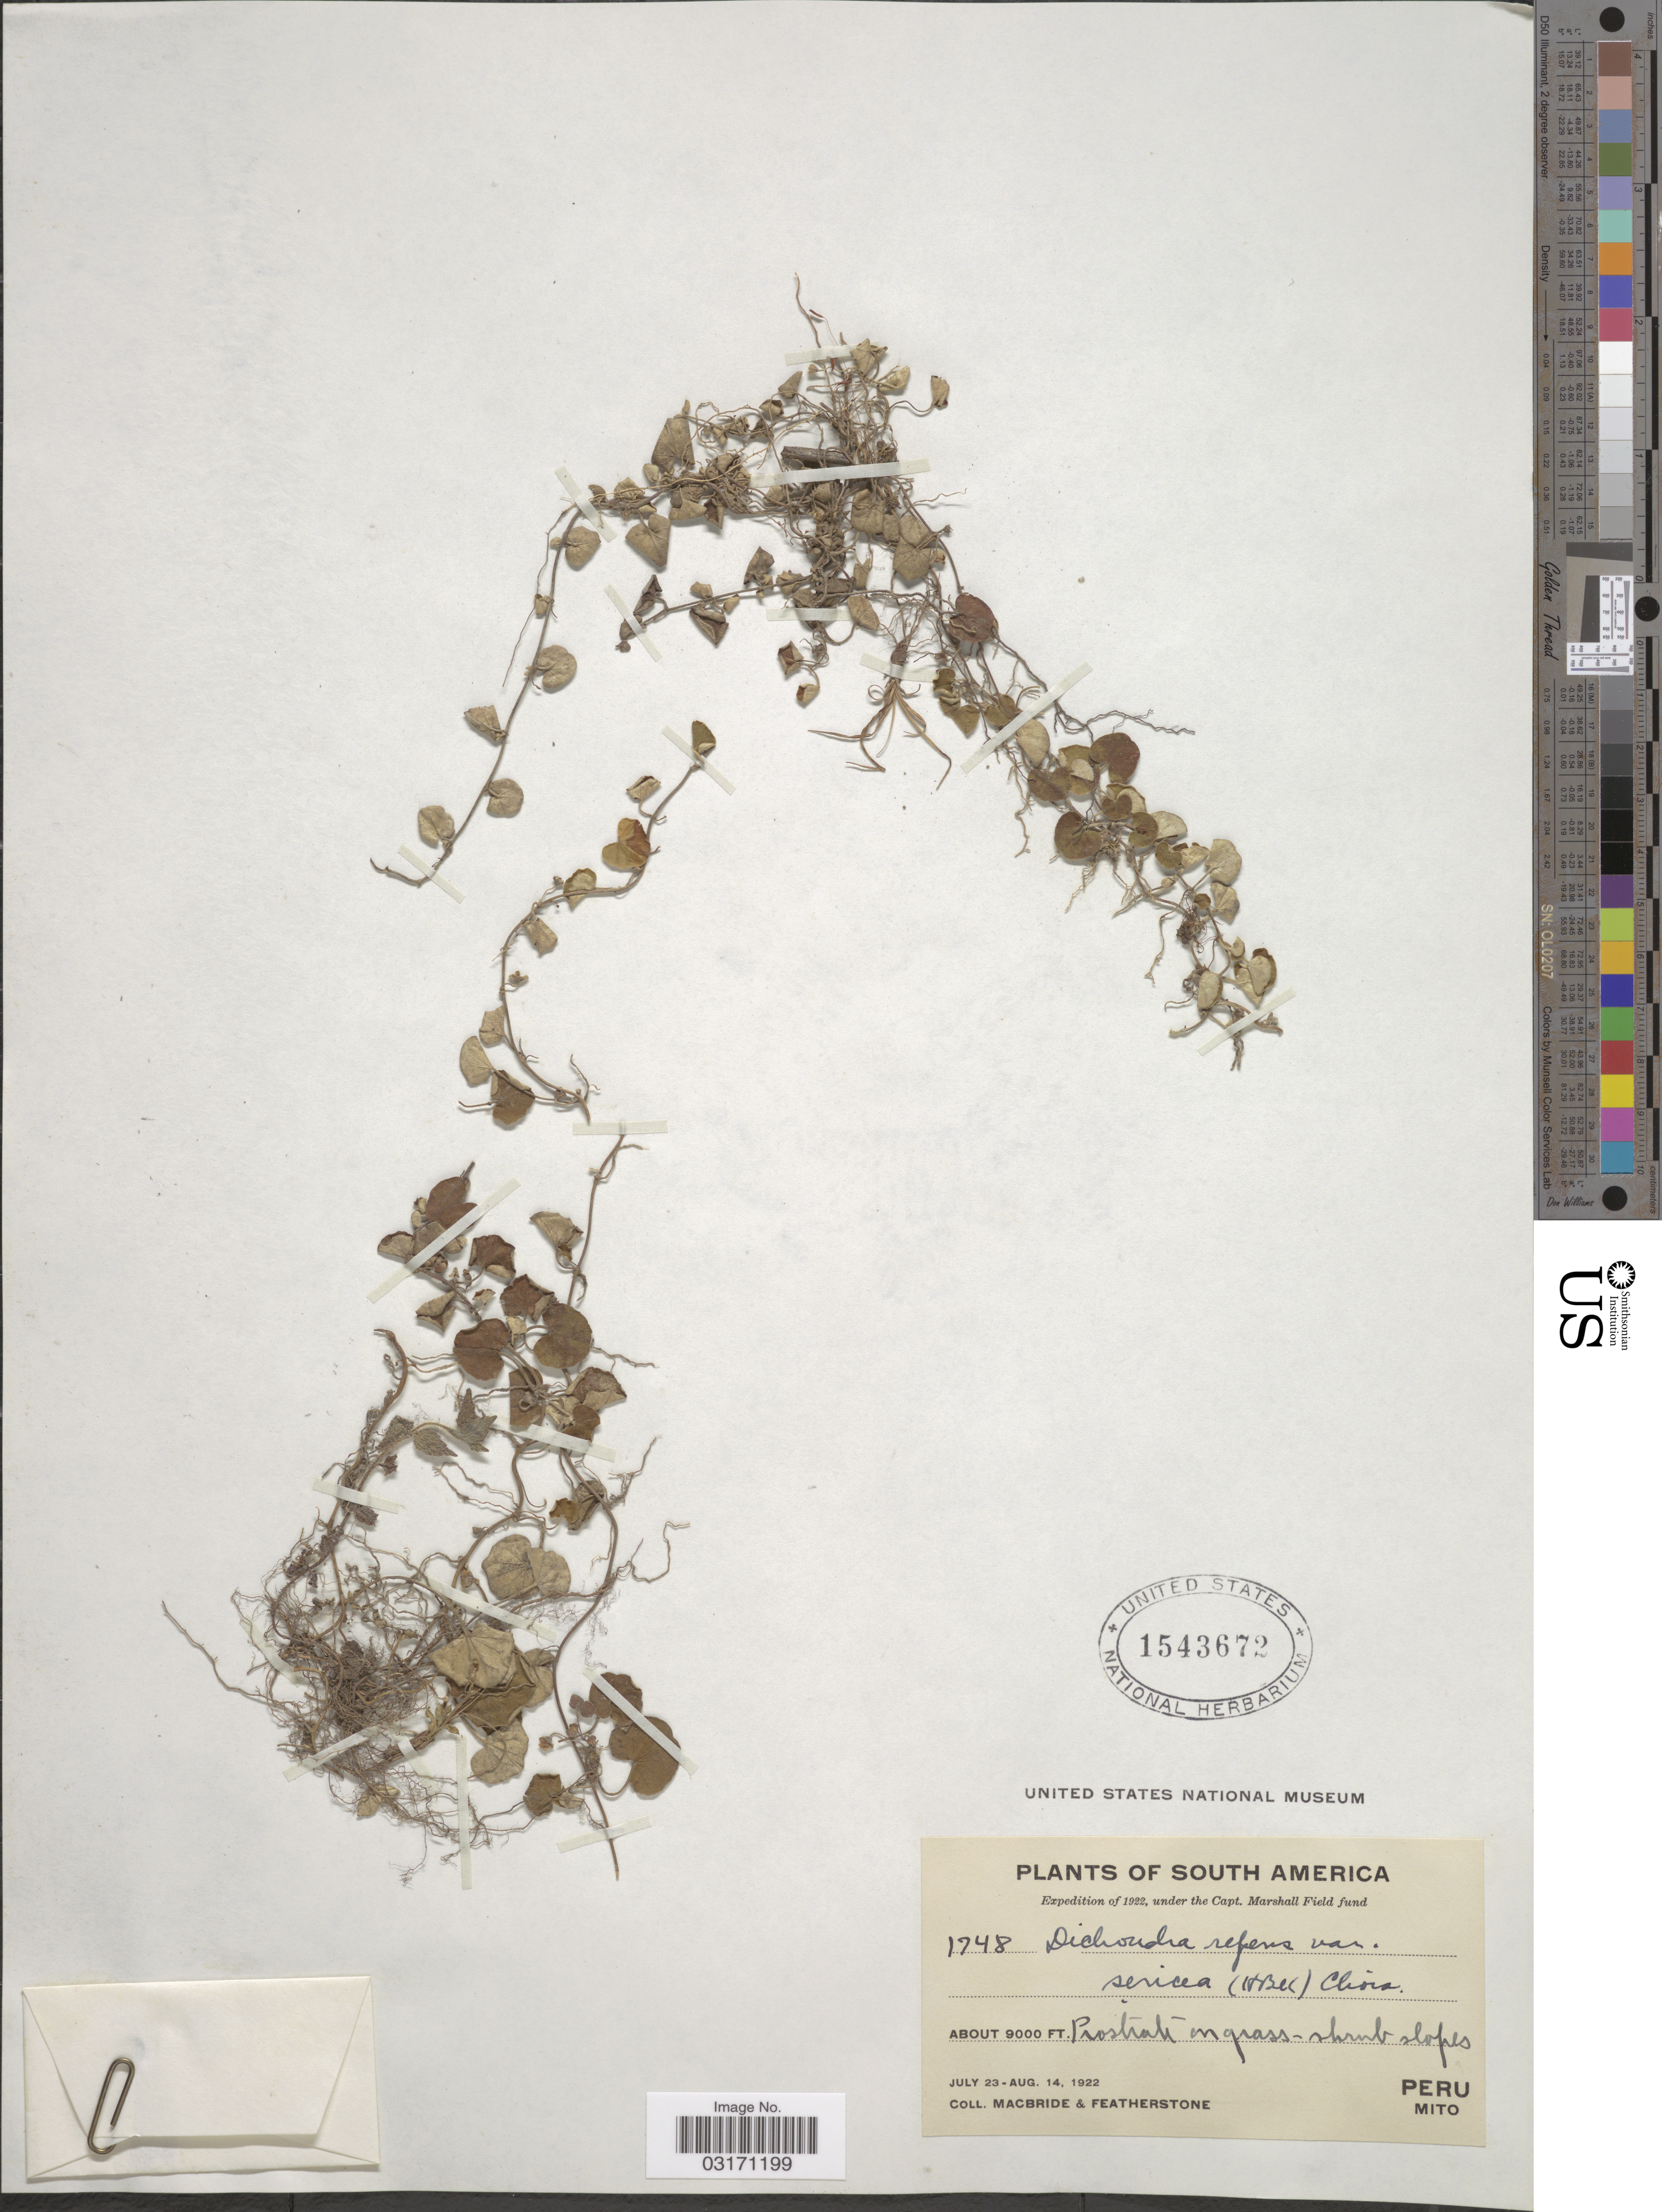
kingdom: Plantae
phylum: Tracheophyta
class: Magnoliopsida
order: Solanales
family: Convolvulaceae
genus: Dichondra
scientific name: Dichondra repens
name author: J.R. Forst. & G. Forst.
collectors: Macbride, -- & -. Featherstone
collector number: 1748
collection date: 1922-07-23/1922-08-14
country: Peru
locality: Mito.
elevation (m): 2743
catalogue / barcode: US 1543672